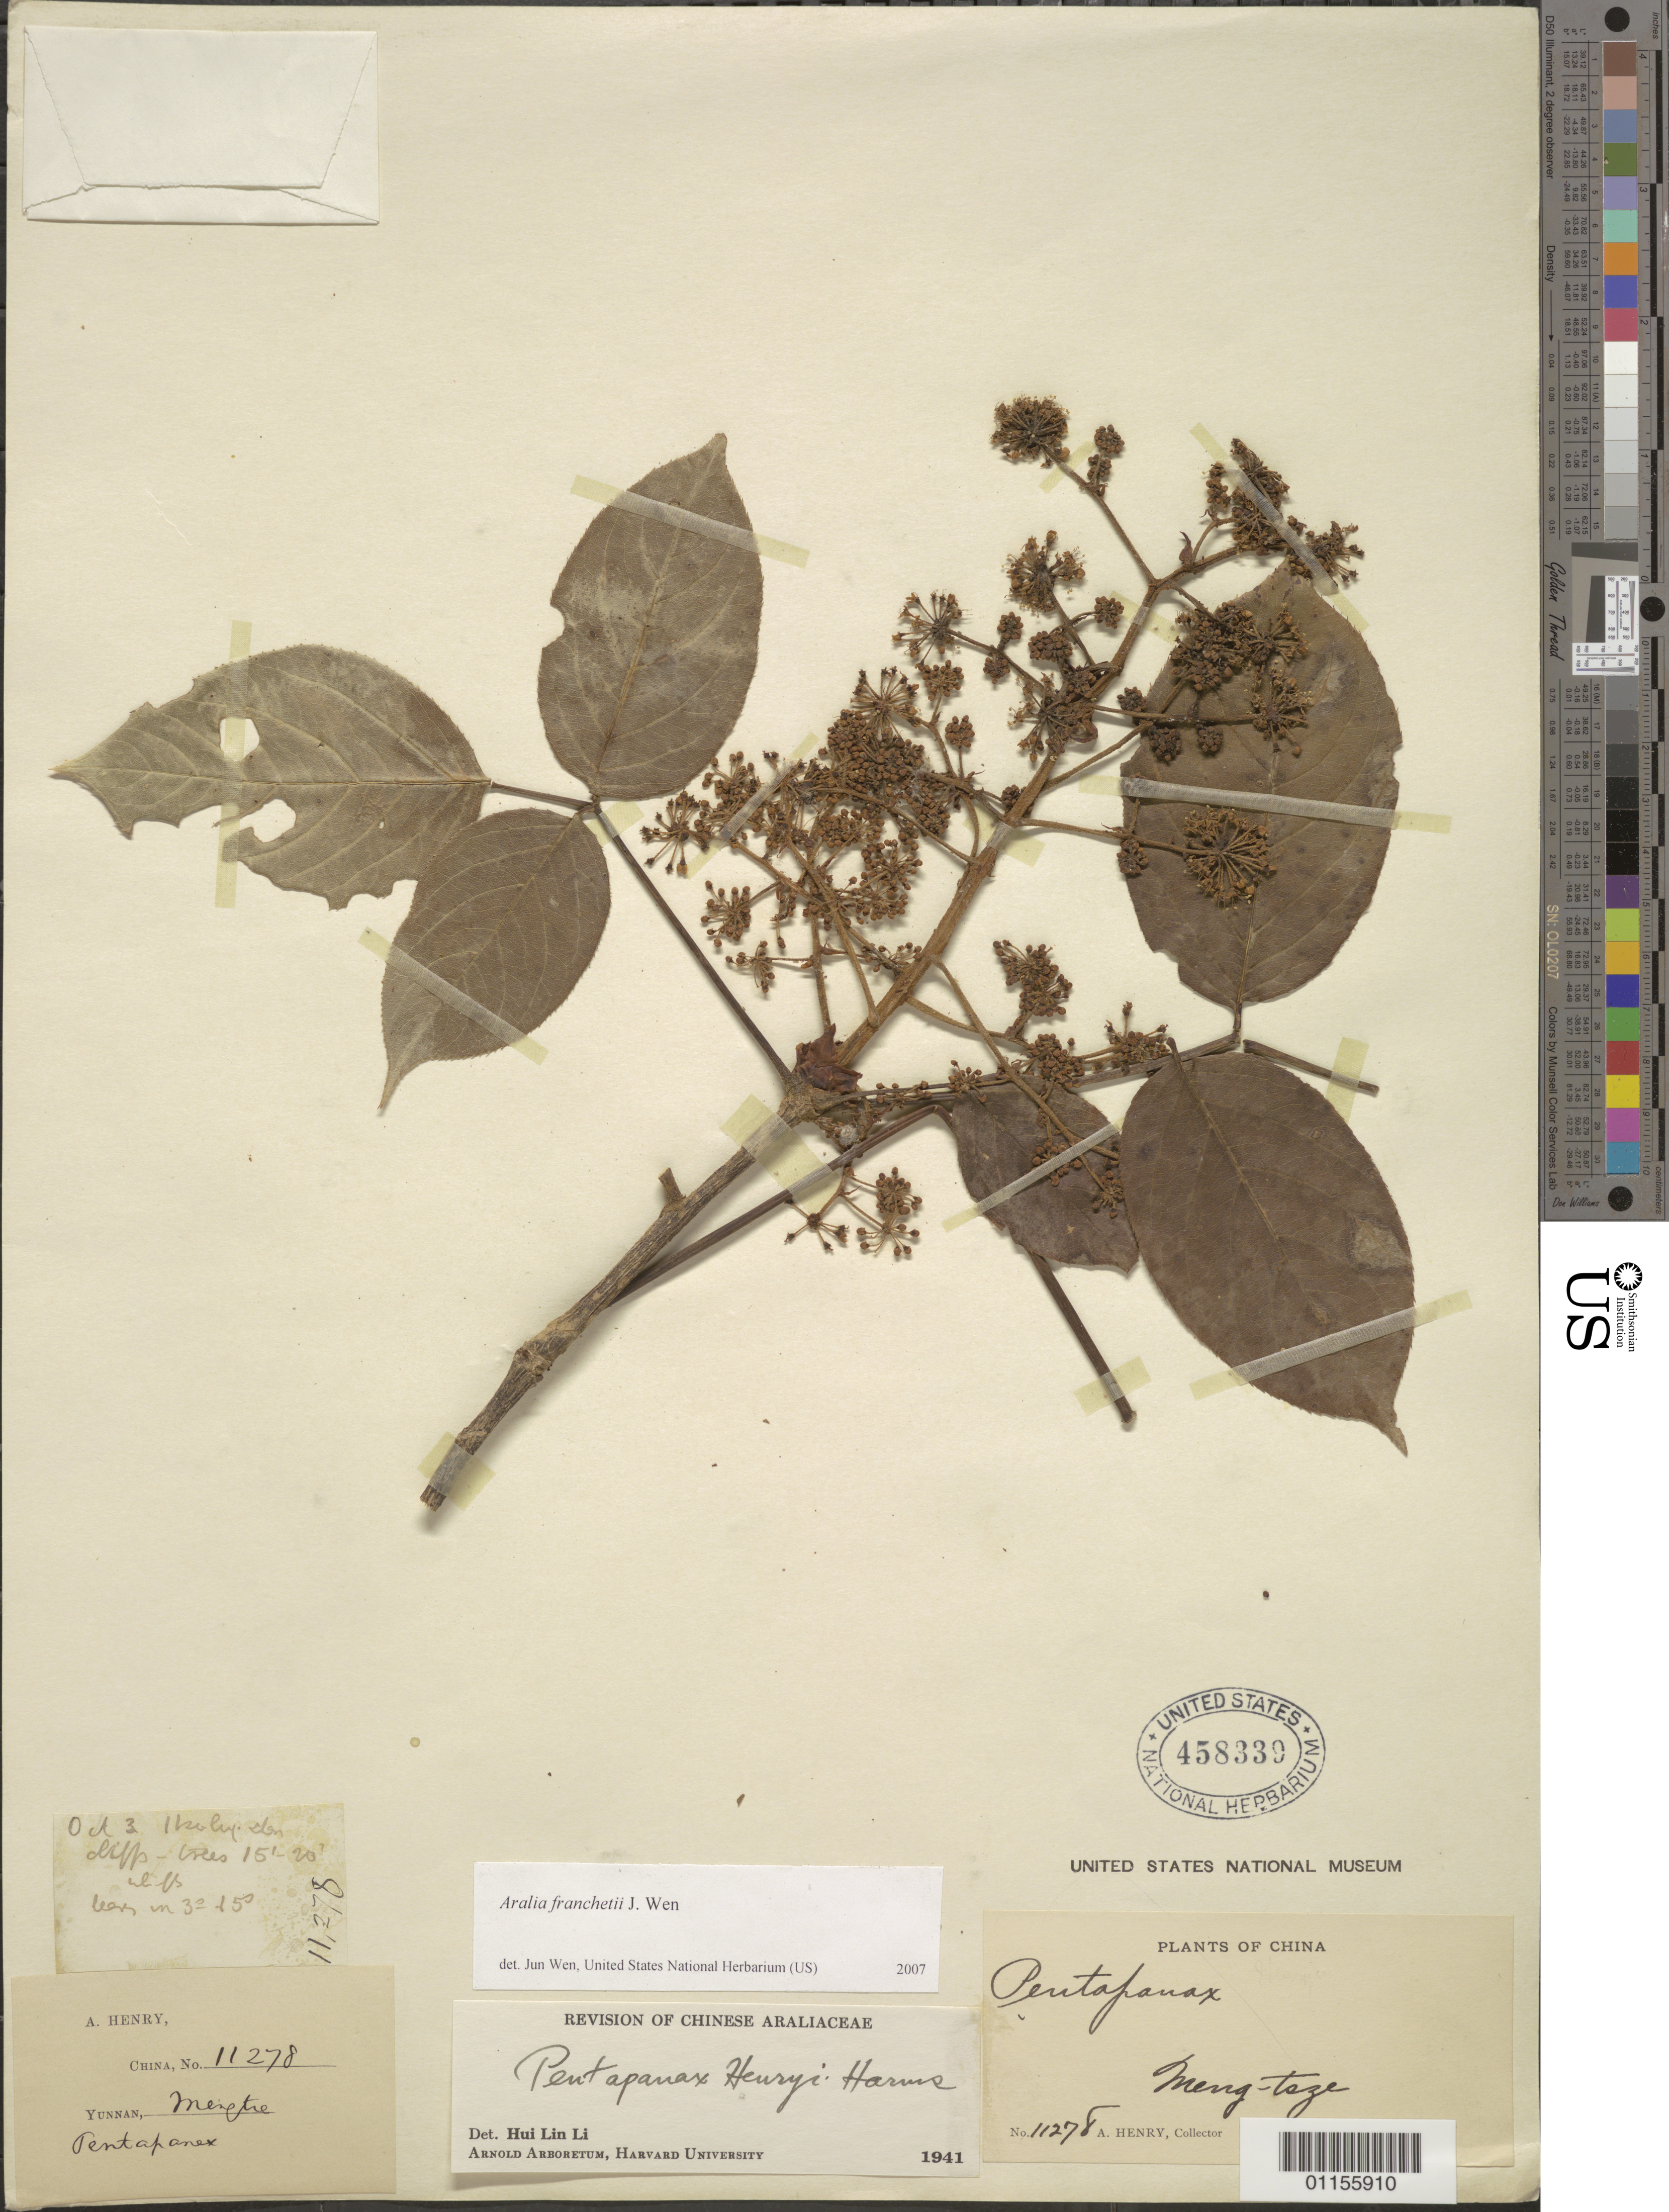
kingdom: Plantae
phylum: Tracheophyta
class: Magnoliopsida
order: Apiales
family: Araliaceae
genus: Aralia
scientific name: Aralia franchetii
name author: J. Wen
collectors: A. Henry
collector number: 11278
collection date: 1885/1888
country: China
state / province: Yunnan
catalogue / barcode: US 458339